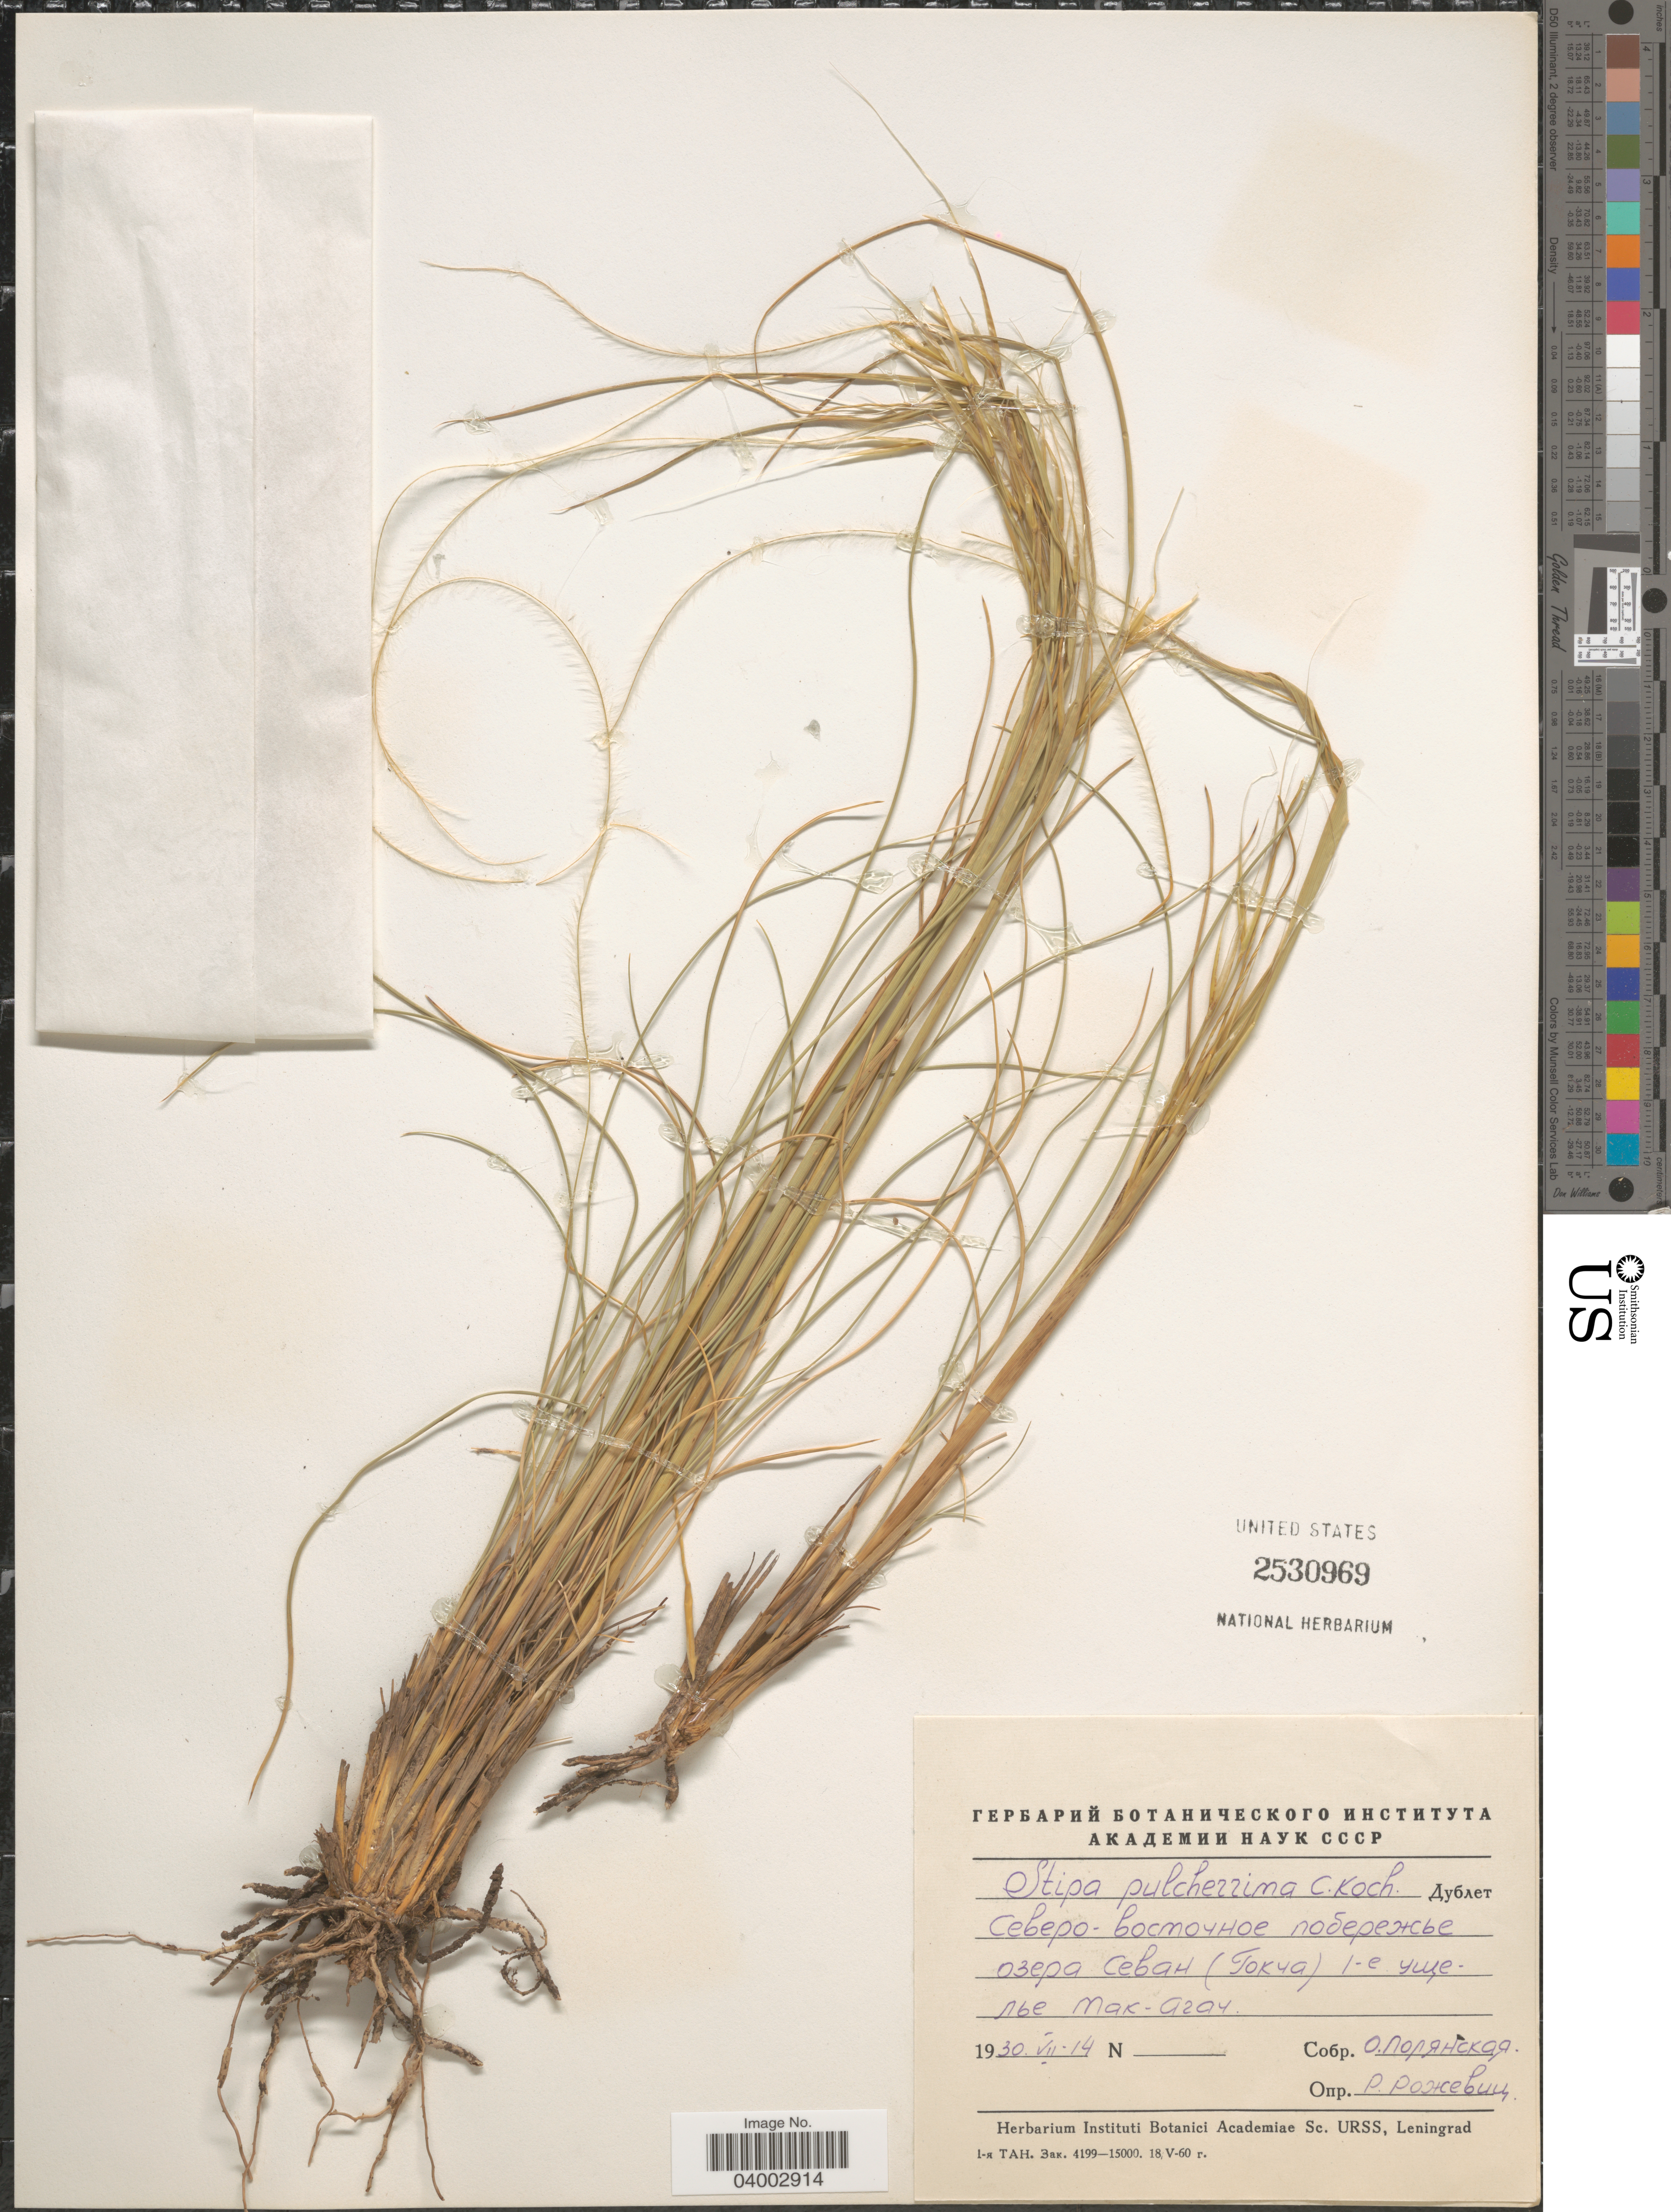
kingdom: Plantae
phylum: Tracheophyta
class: Liliopsida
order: Poales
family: Poaceae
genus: Stipa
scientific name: Stipa pulcherrima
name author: K. Koch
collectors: O. Polyanskaya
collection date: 1930-07-14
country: Armenia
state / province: Geghark'unik'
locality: NE shore of lake Sevan (Gokcha)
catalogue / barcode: US 2530969